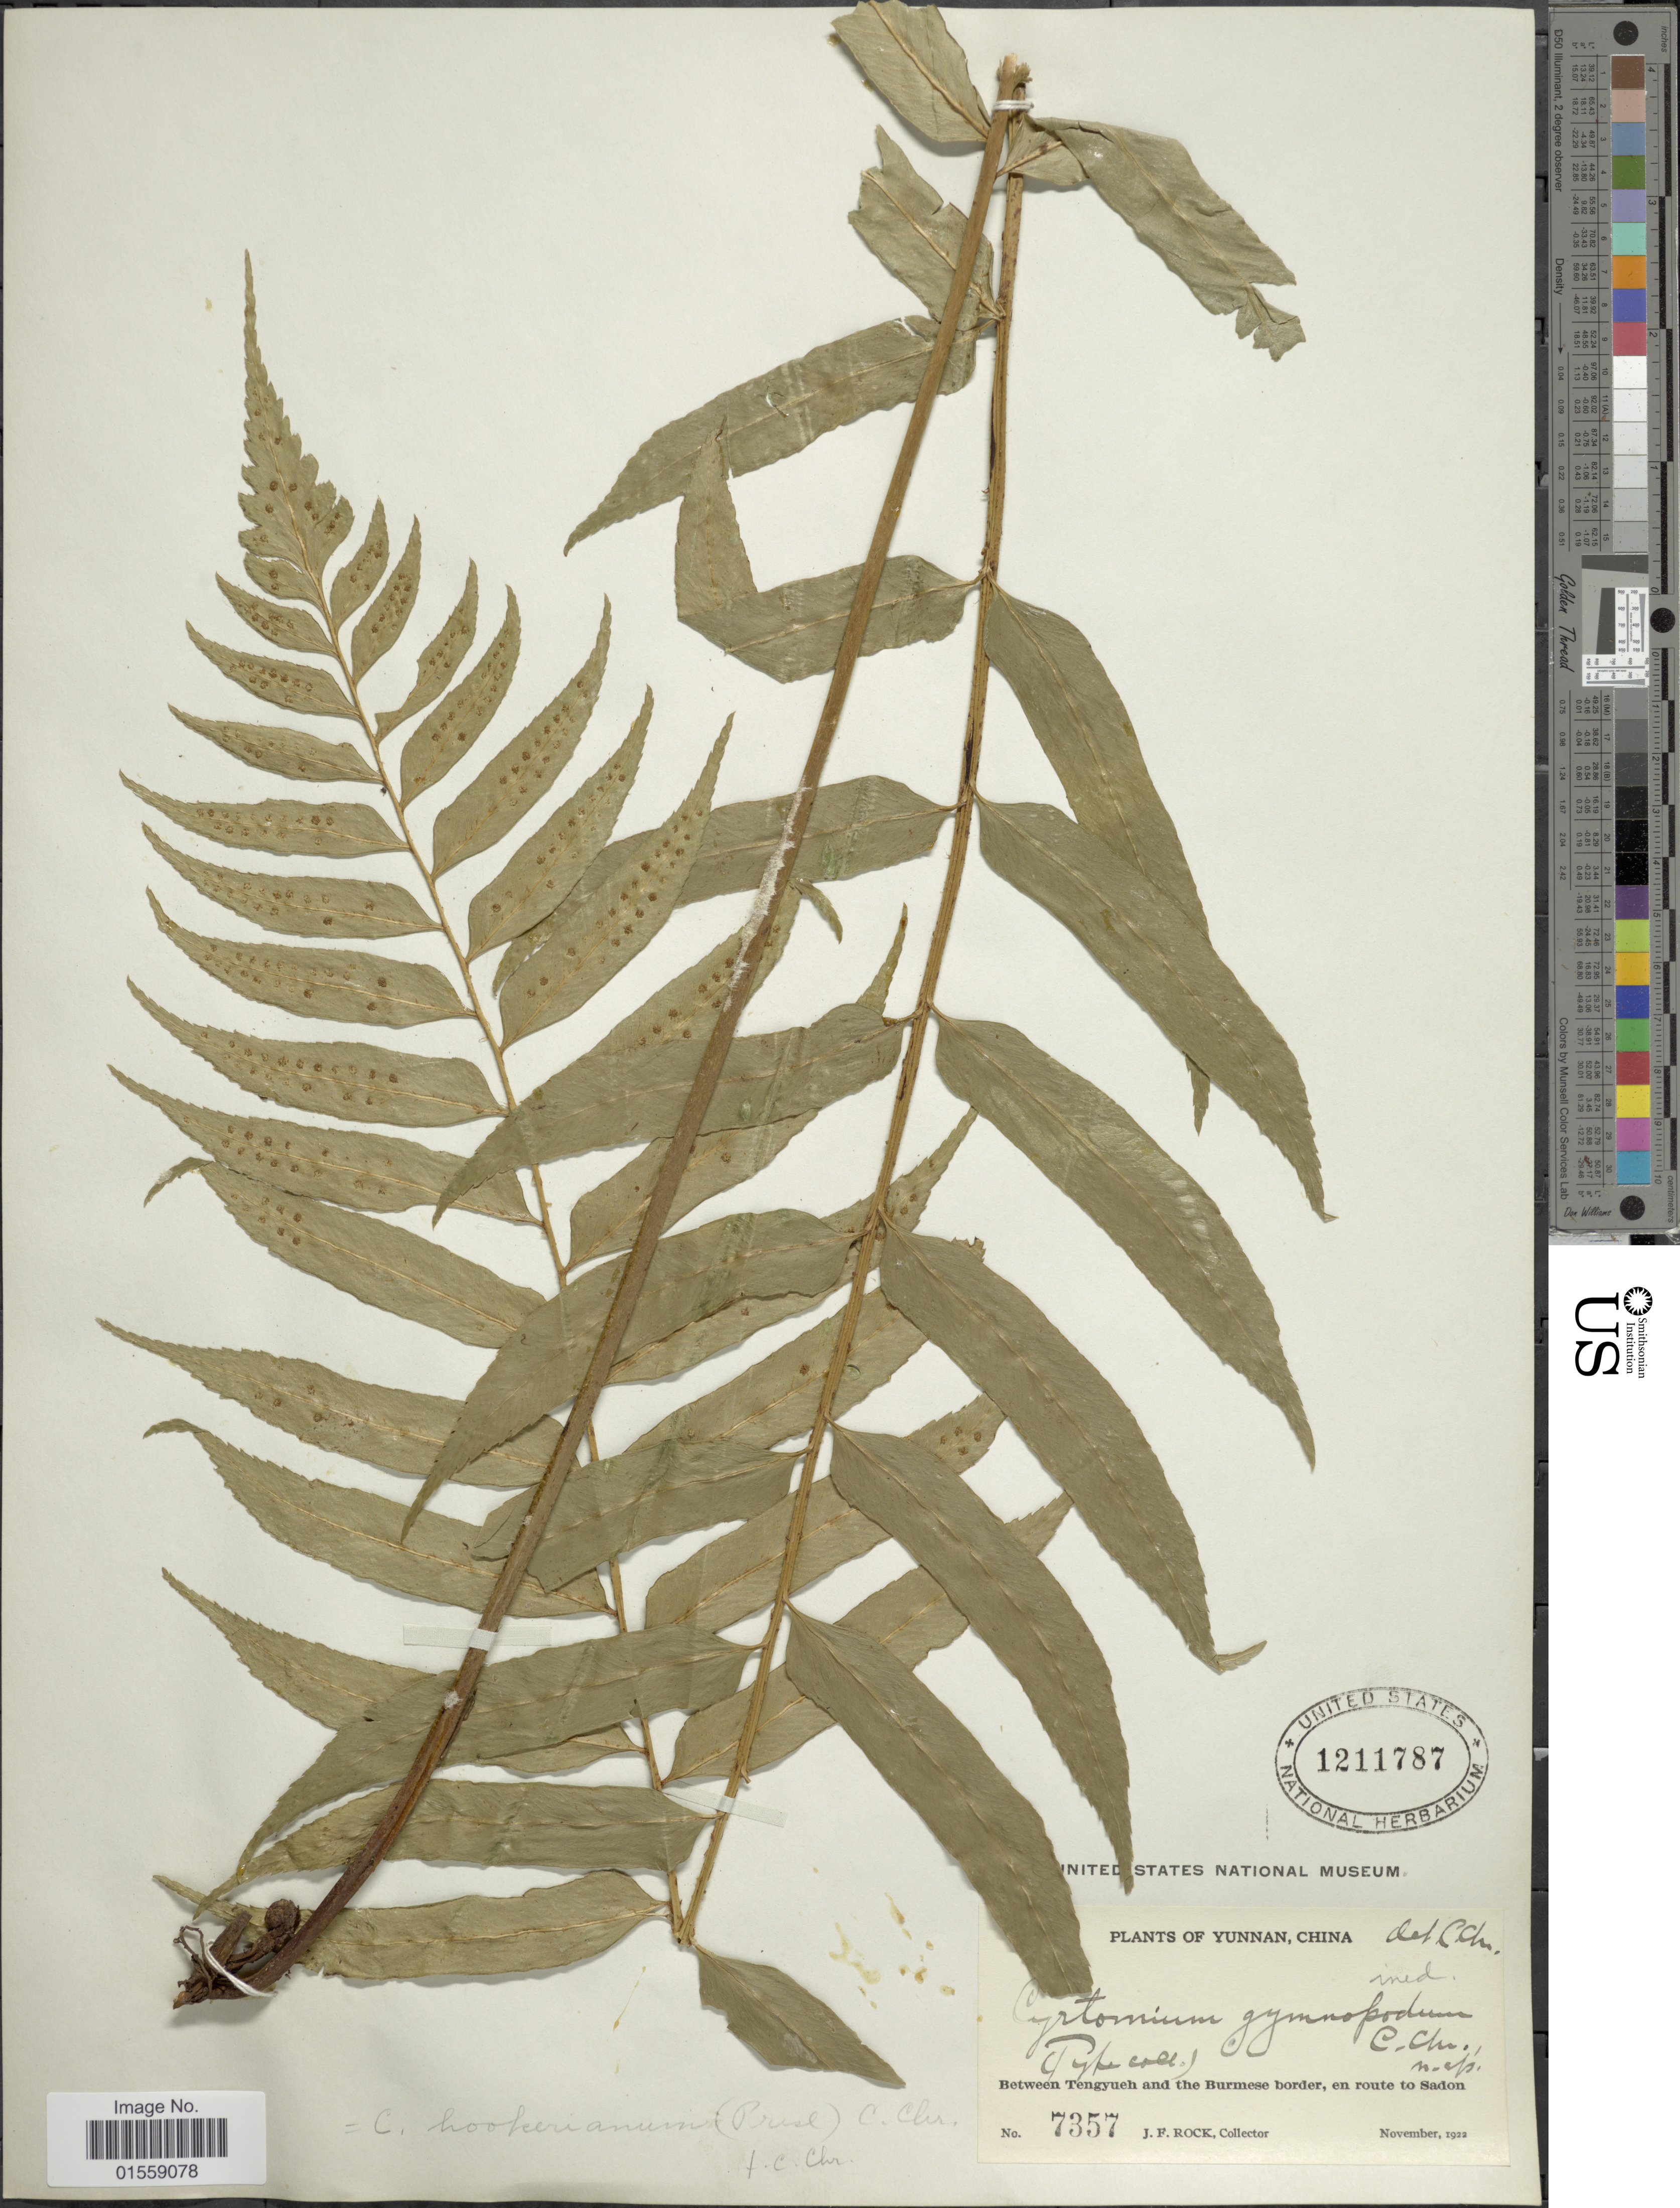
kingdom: Plantae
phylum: Tracheophyta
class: Polypodiopsida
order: Polypodiales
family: Dryopteridaceae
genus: Polystichum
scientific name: Polystichum hookerianum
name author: (C. Presl) C. Chr.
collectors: J. Rock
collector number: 7357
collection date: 1922-11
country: China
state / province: Yunnan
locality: Between Tengyuen and the Burmese border, en route to Sadon.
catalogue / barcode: US 1211787